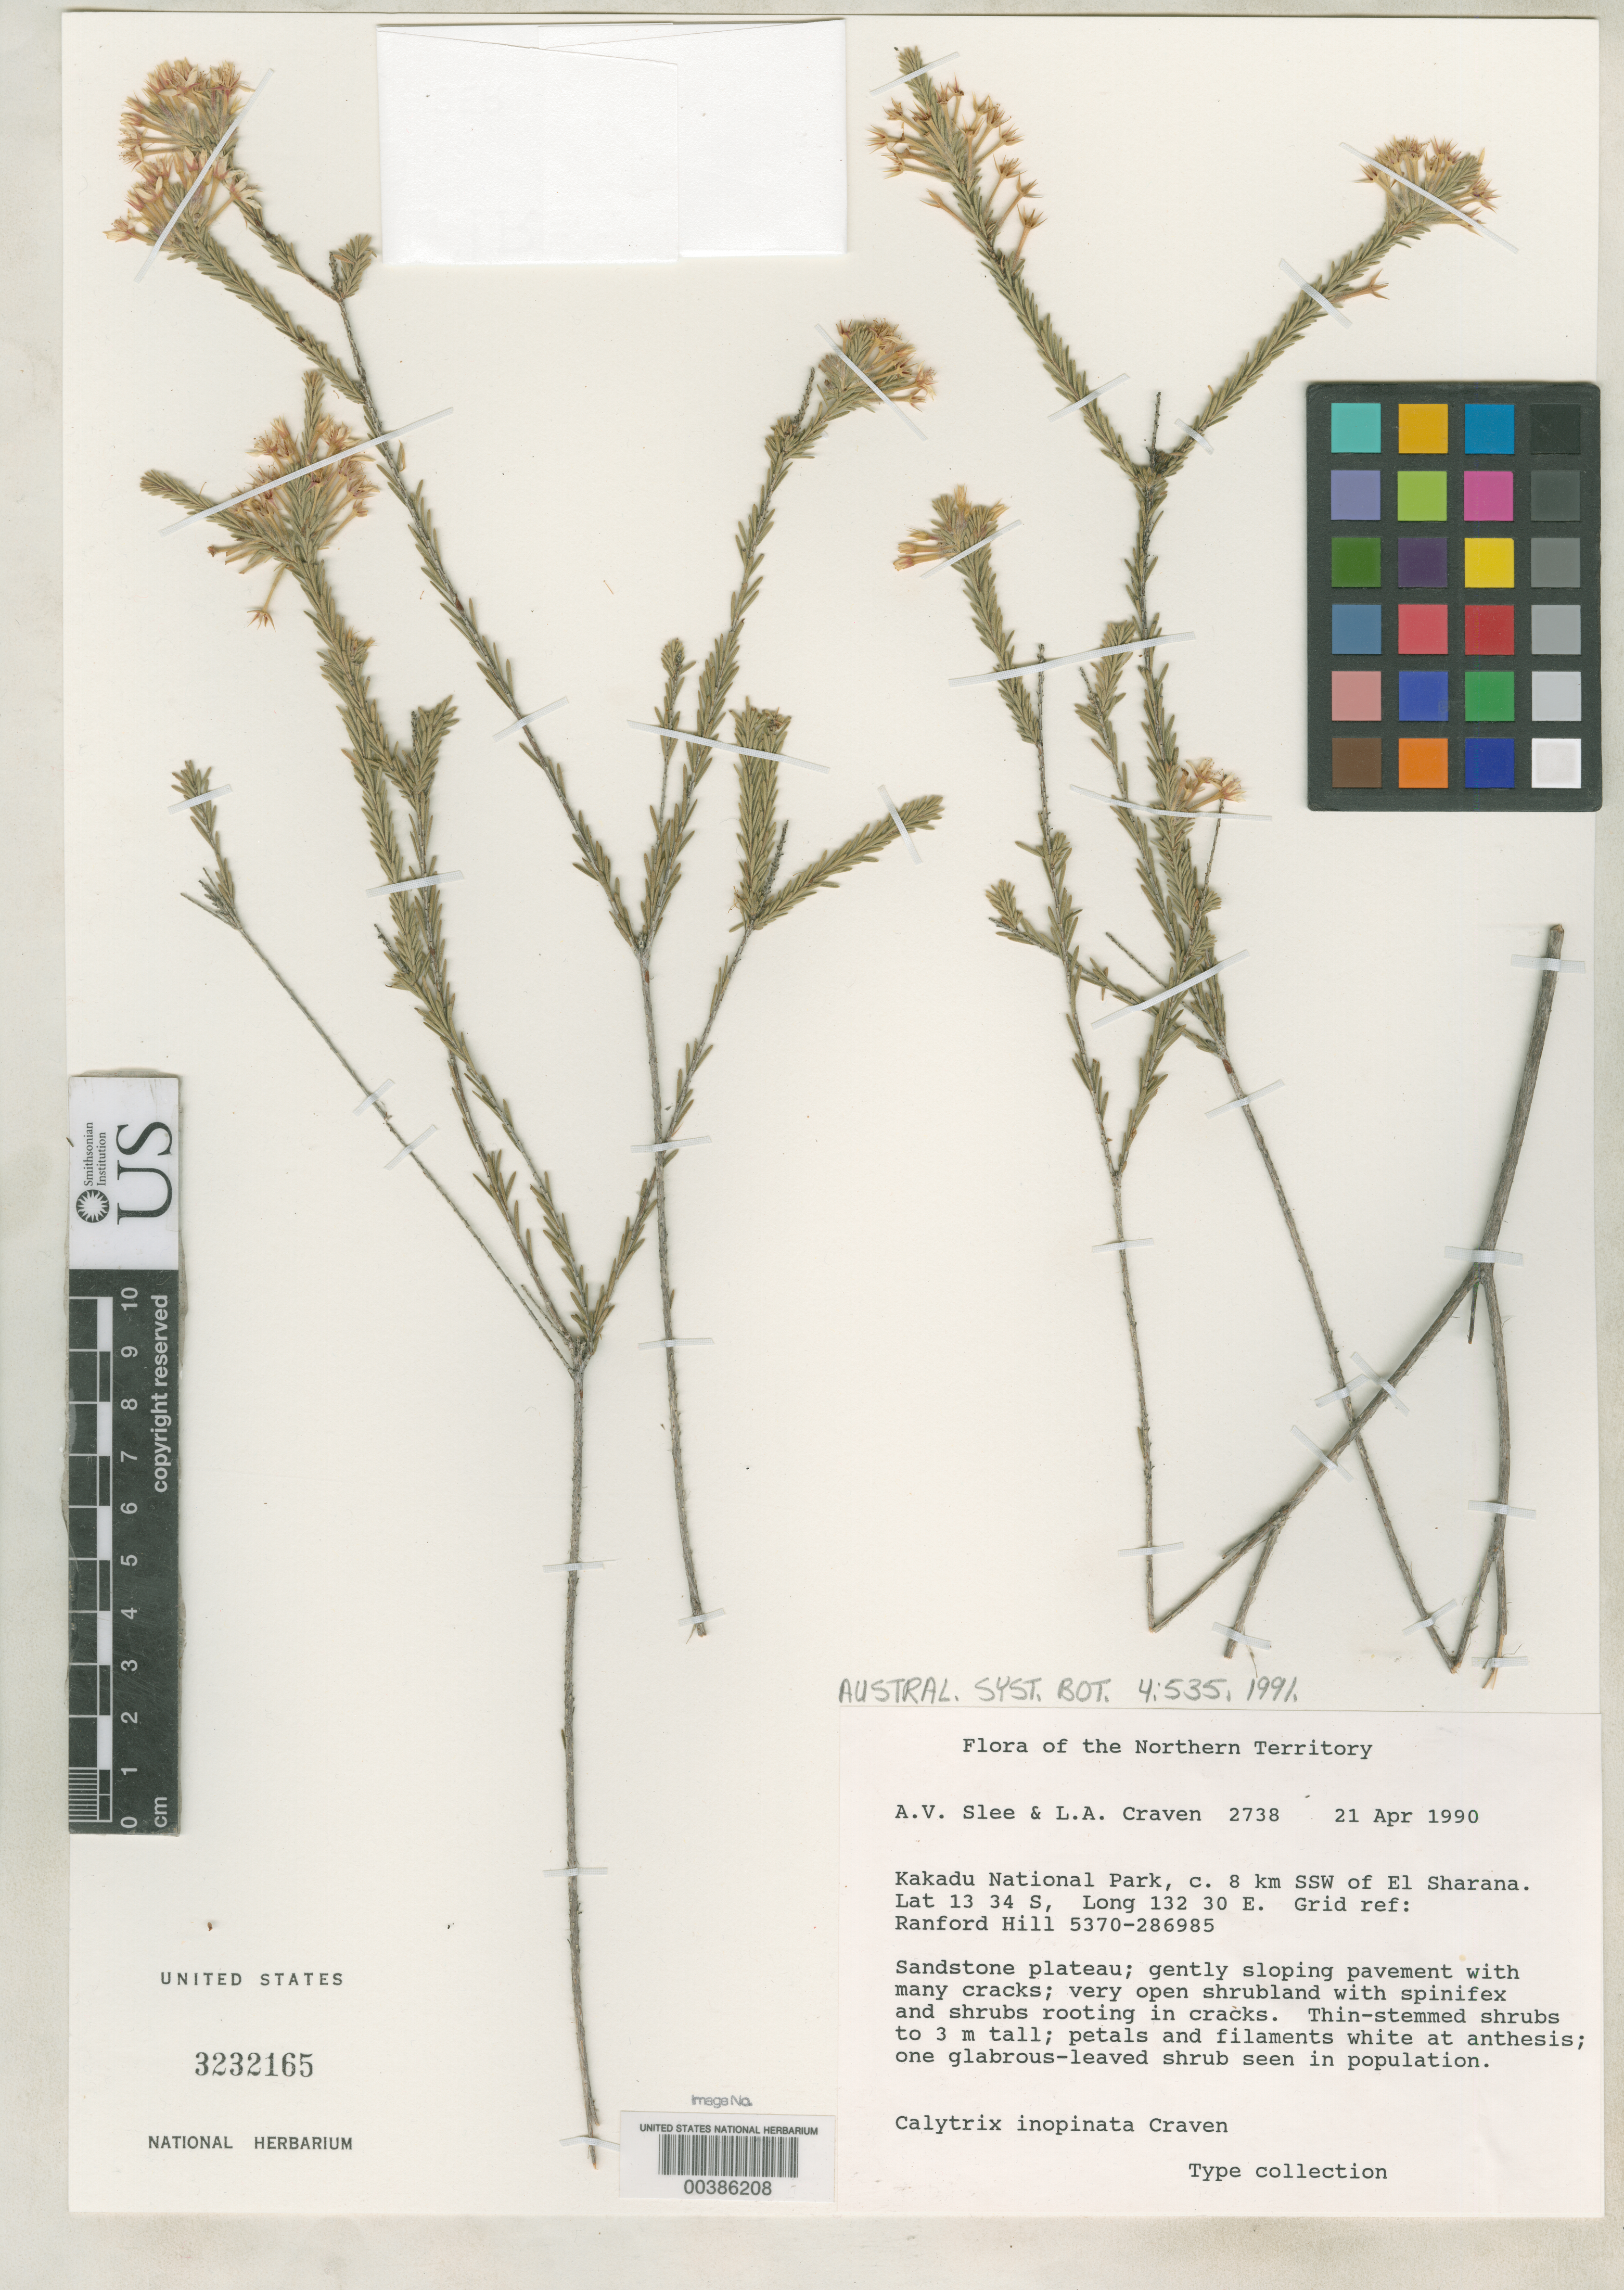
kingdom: Plantae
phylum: Tracheophyta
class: Magnoliopsida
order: Myrtales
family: Myrtaceae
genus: Calytrix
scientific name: Calytrix inopinata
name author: Craven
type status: Isotype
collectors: A. Slee & L. A. Craven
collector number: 2738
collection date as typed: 21 Apr 1990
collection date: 1990-04-21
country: Australia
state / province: Northern Territory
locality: Kakadu National Park, ca. 8 km SSW of El Sharana, Ranfors Hill.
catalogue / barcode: US 3232165